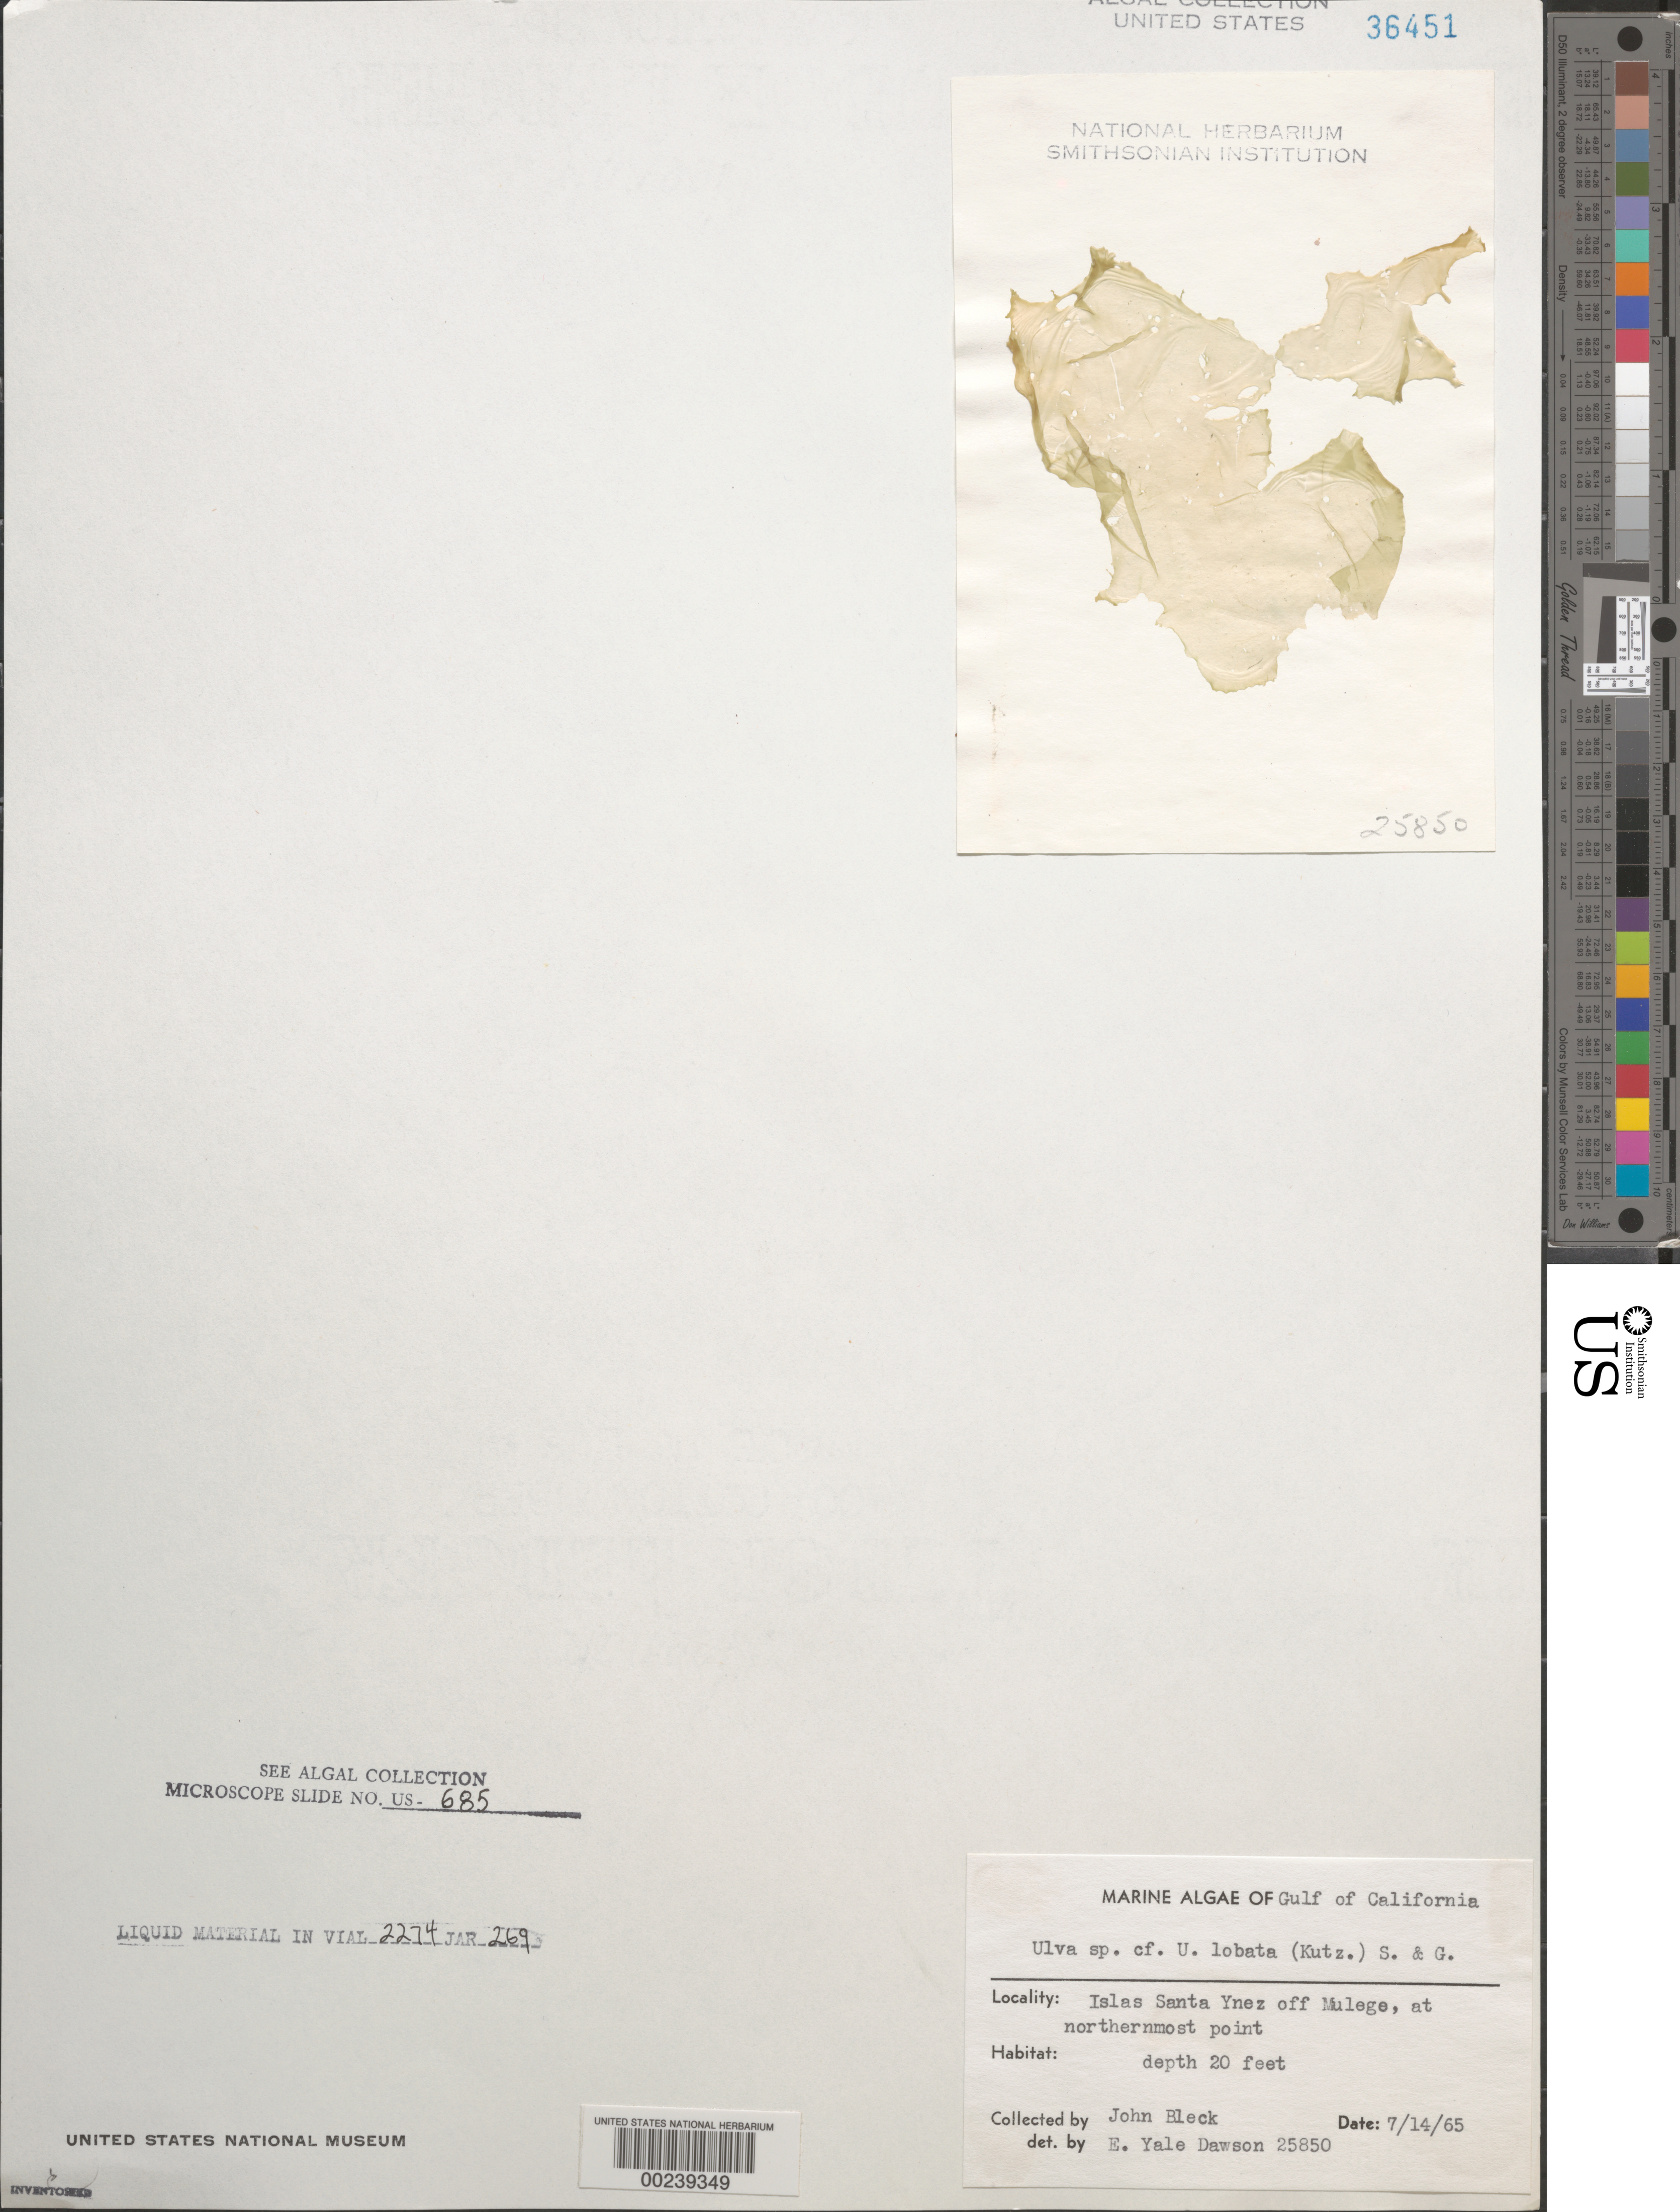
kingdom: Plantae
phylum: Chlorophyta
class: Ulvophyceae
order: Ulvales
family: Ulvaceae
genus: Ulva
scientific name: Ulva lactuca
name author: L.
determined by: Algae name updating Project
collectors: J. Bleck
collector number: EYD 25850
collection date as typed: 14 Jul 1965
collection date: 1965-07-14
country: Mexico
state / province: Baja California Sur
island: Isla Santa Ynez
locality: Off Mulege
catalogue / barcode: US 36451